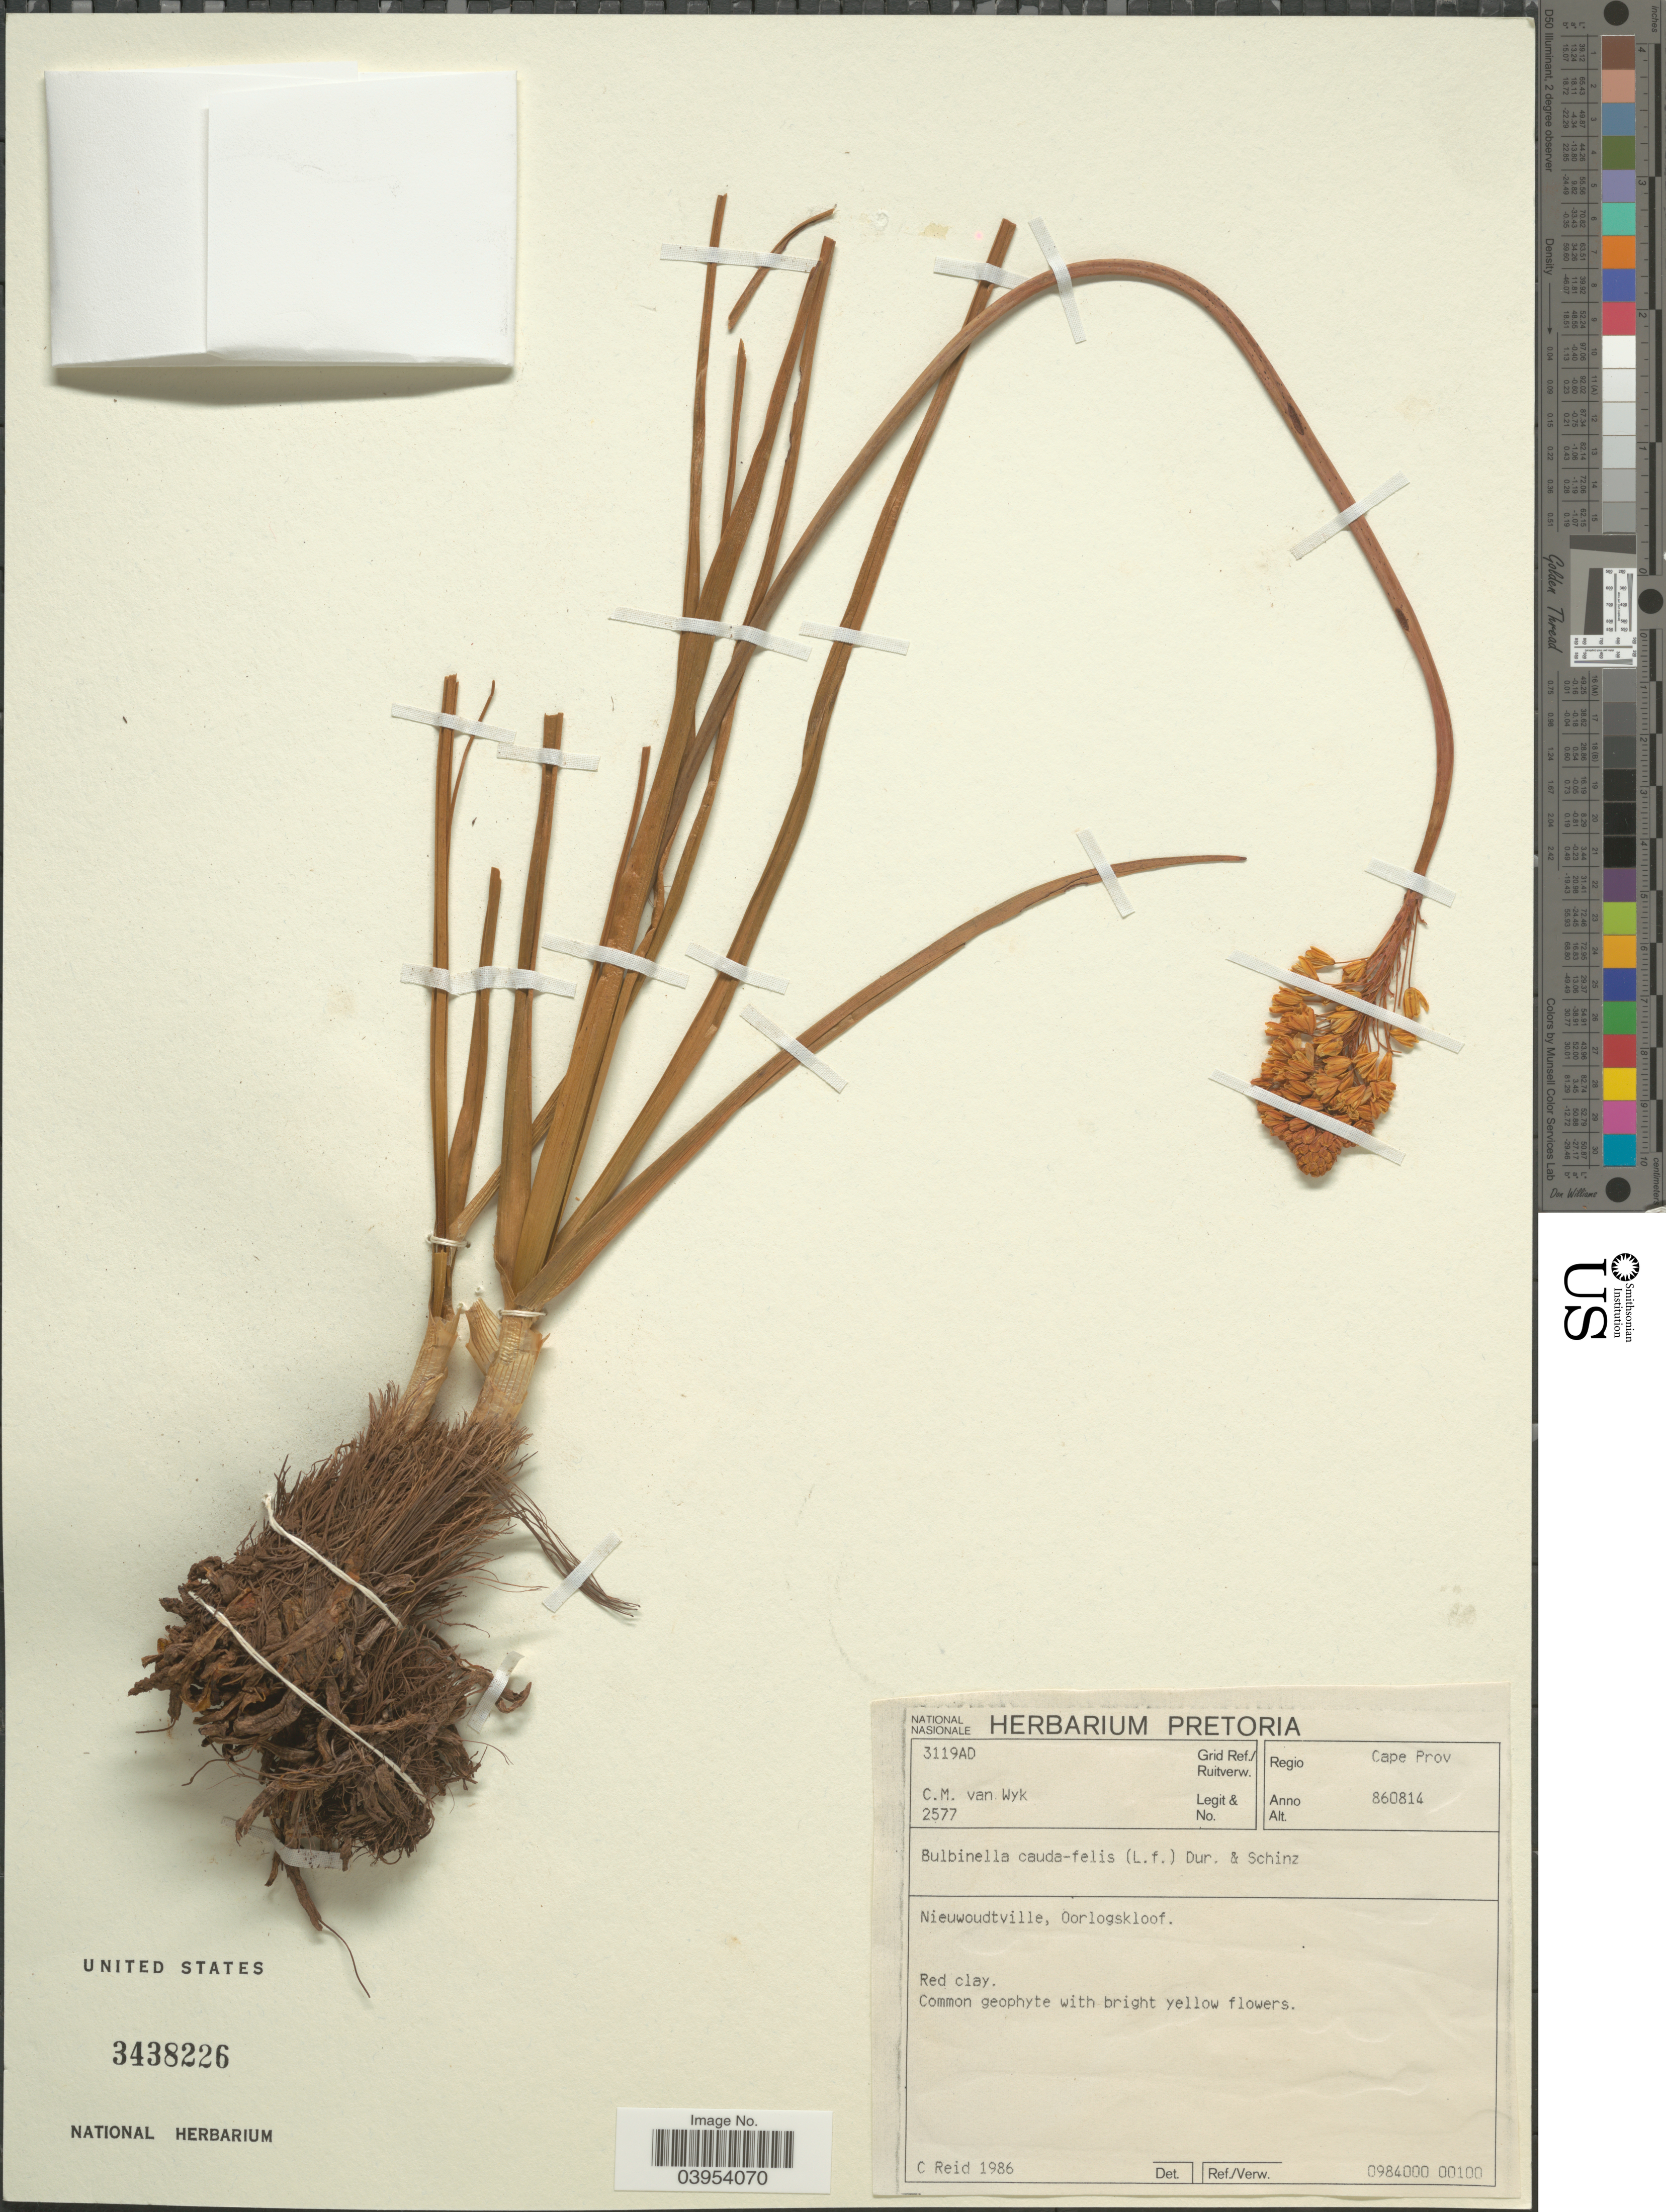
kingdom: Plantae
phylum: Tracheophyta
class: Liliopsida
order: Asparagales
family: Asphodelaceae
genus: Bulbinella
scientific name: Bulbinella cauda-felis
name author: (L. f.) Durand & Schinz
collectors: C. Van Wyk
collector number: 2577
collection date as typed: Transcribed d/m/y: 14/8/86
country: South Africa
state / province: Northern Cape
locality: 3119AD Grid Ref./Ruitverw. Regio Cape Prov. Nieuwoudtville, Oorlogskloof.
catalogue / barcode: US 3438226